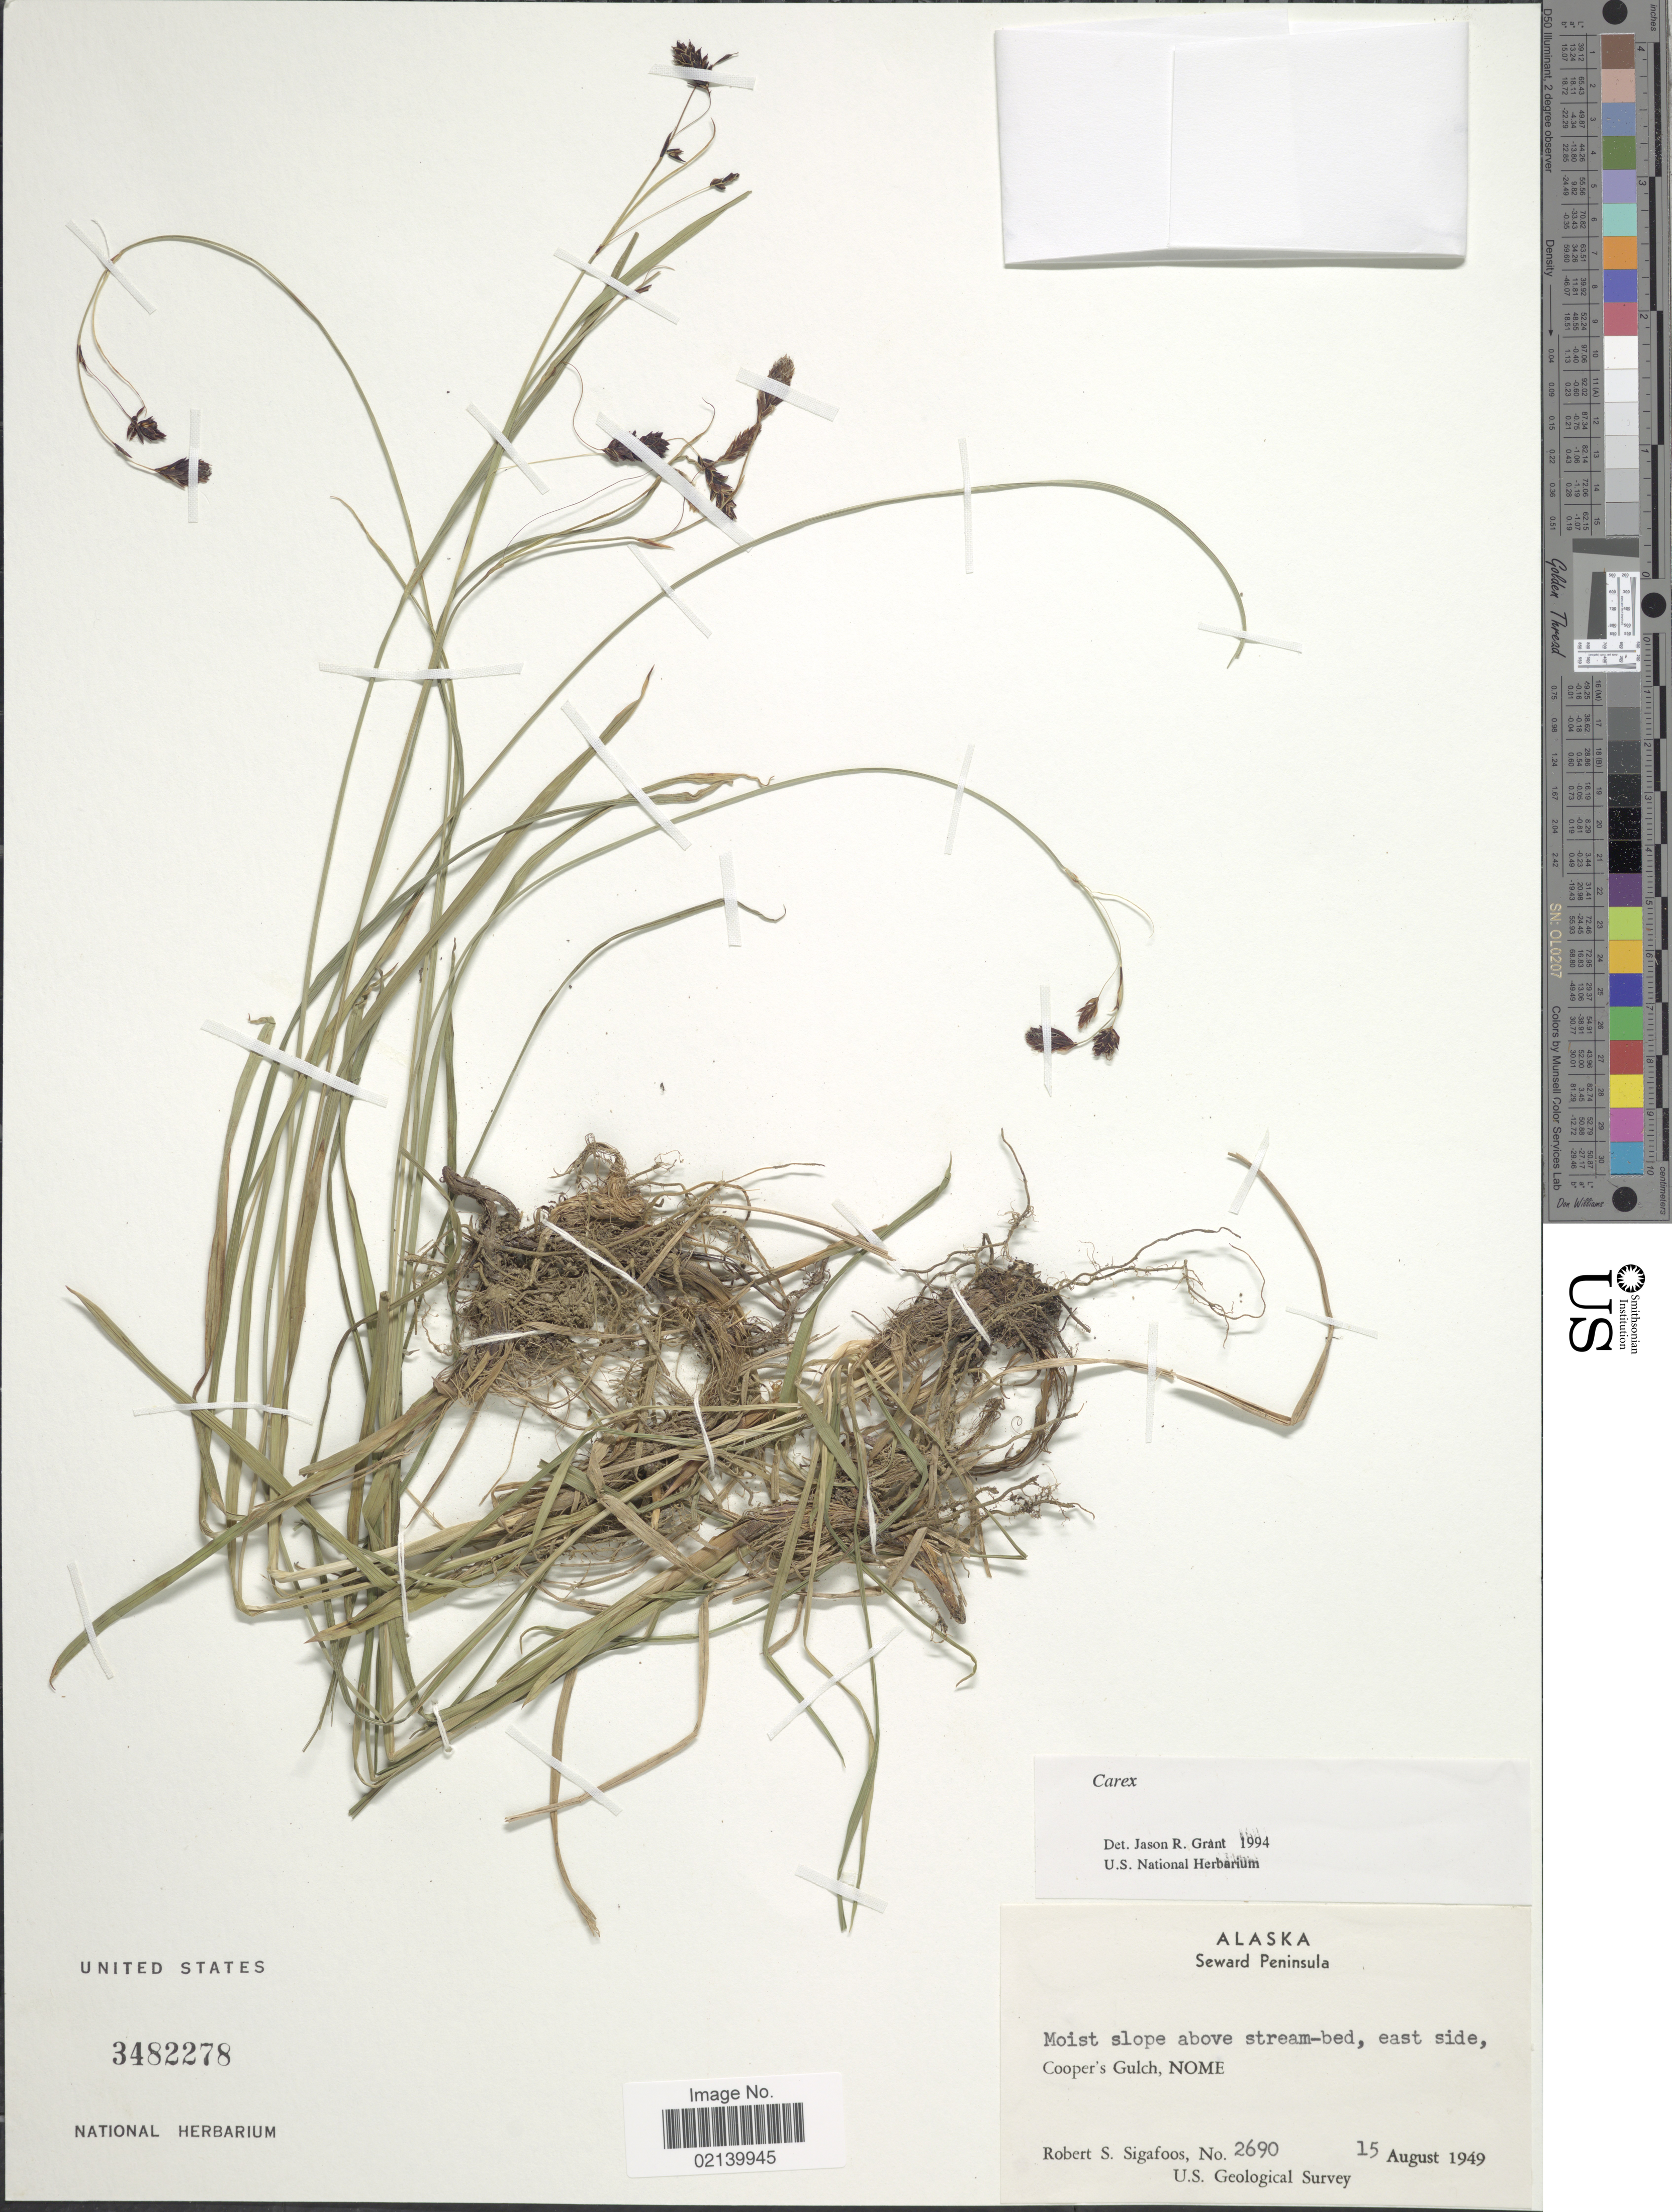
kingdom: Plantae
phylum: Tracheophyta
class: Liliopsida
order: Poales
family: Cyperaceae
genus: Carex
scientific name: Carex sp.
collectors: R. Sigafoos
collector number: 2690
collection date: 1949-08-15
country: United States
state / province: Alaska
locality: Seward Peninsula, moist slope above stream-bed, east side, Cooper's Gulch, Nome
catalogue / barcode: US 3482278